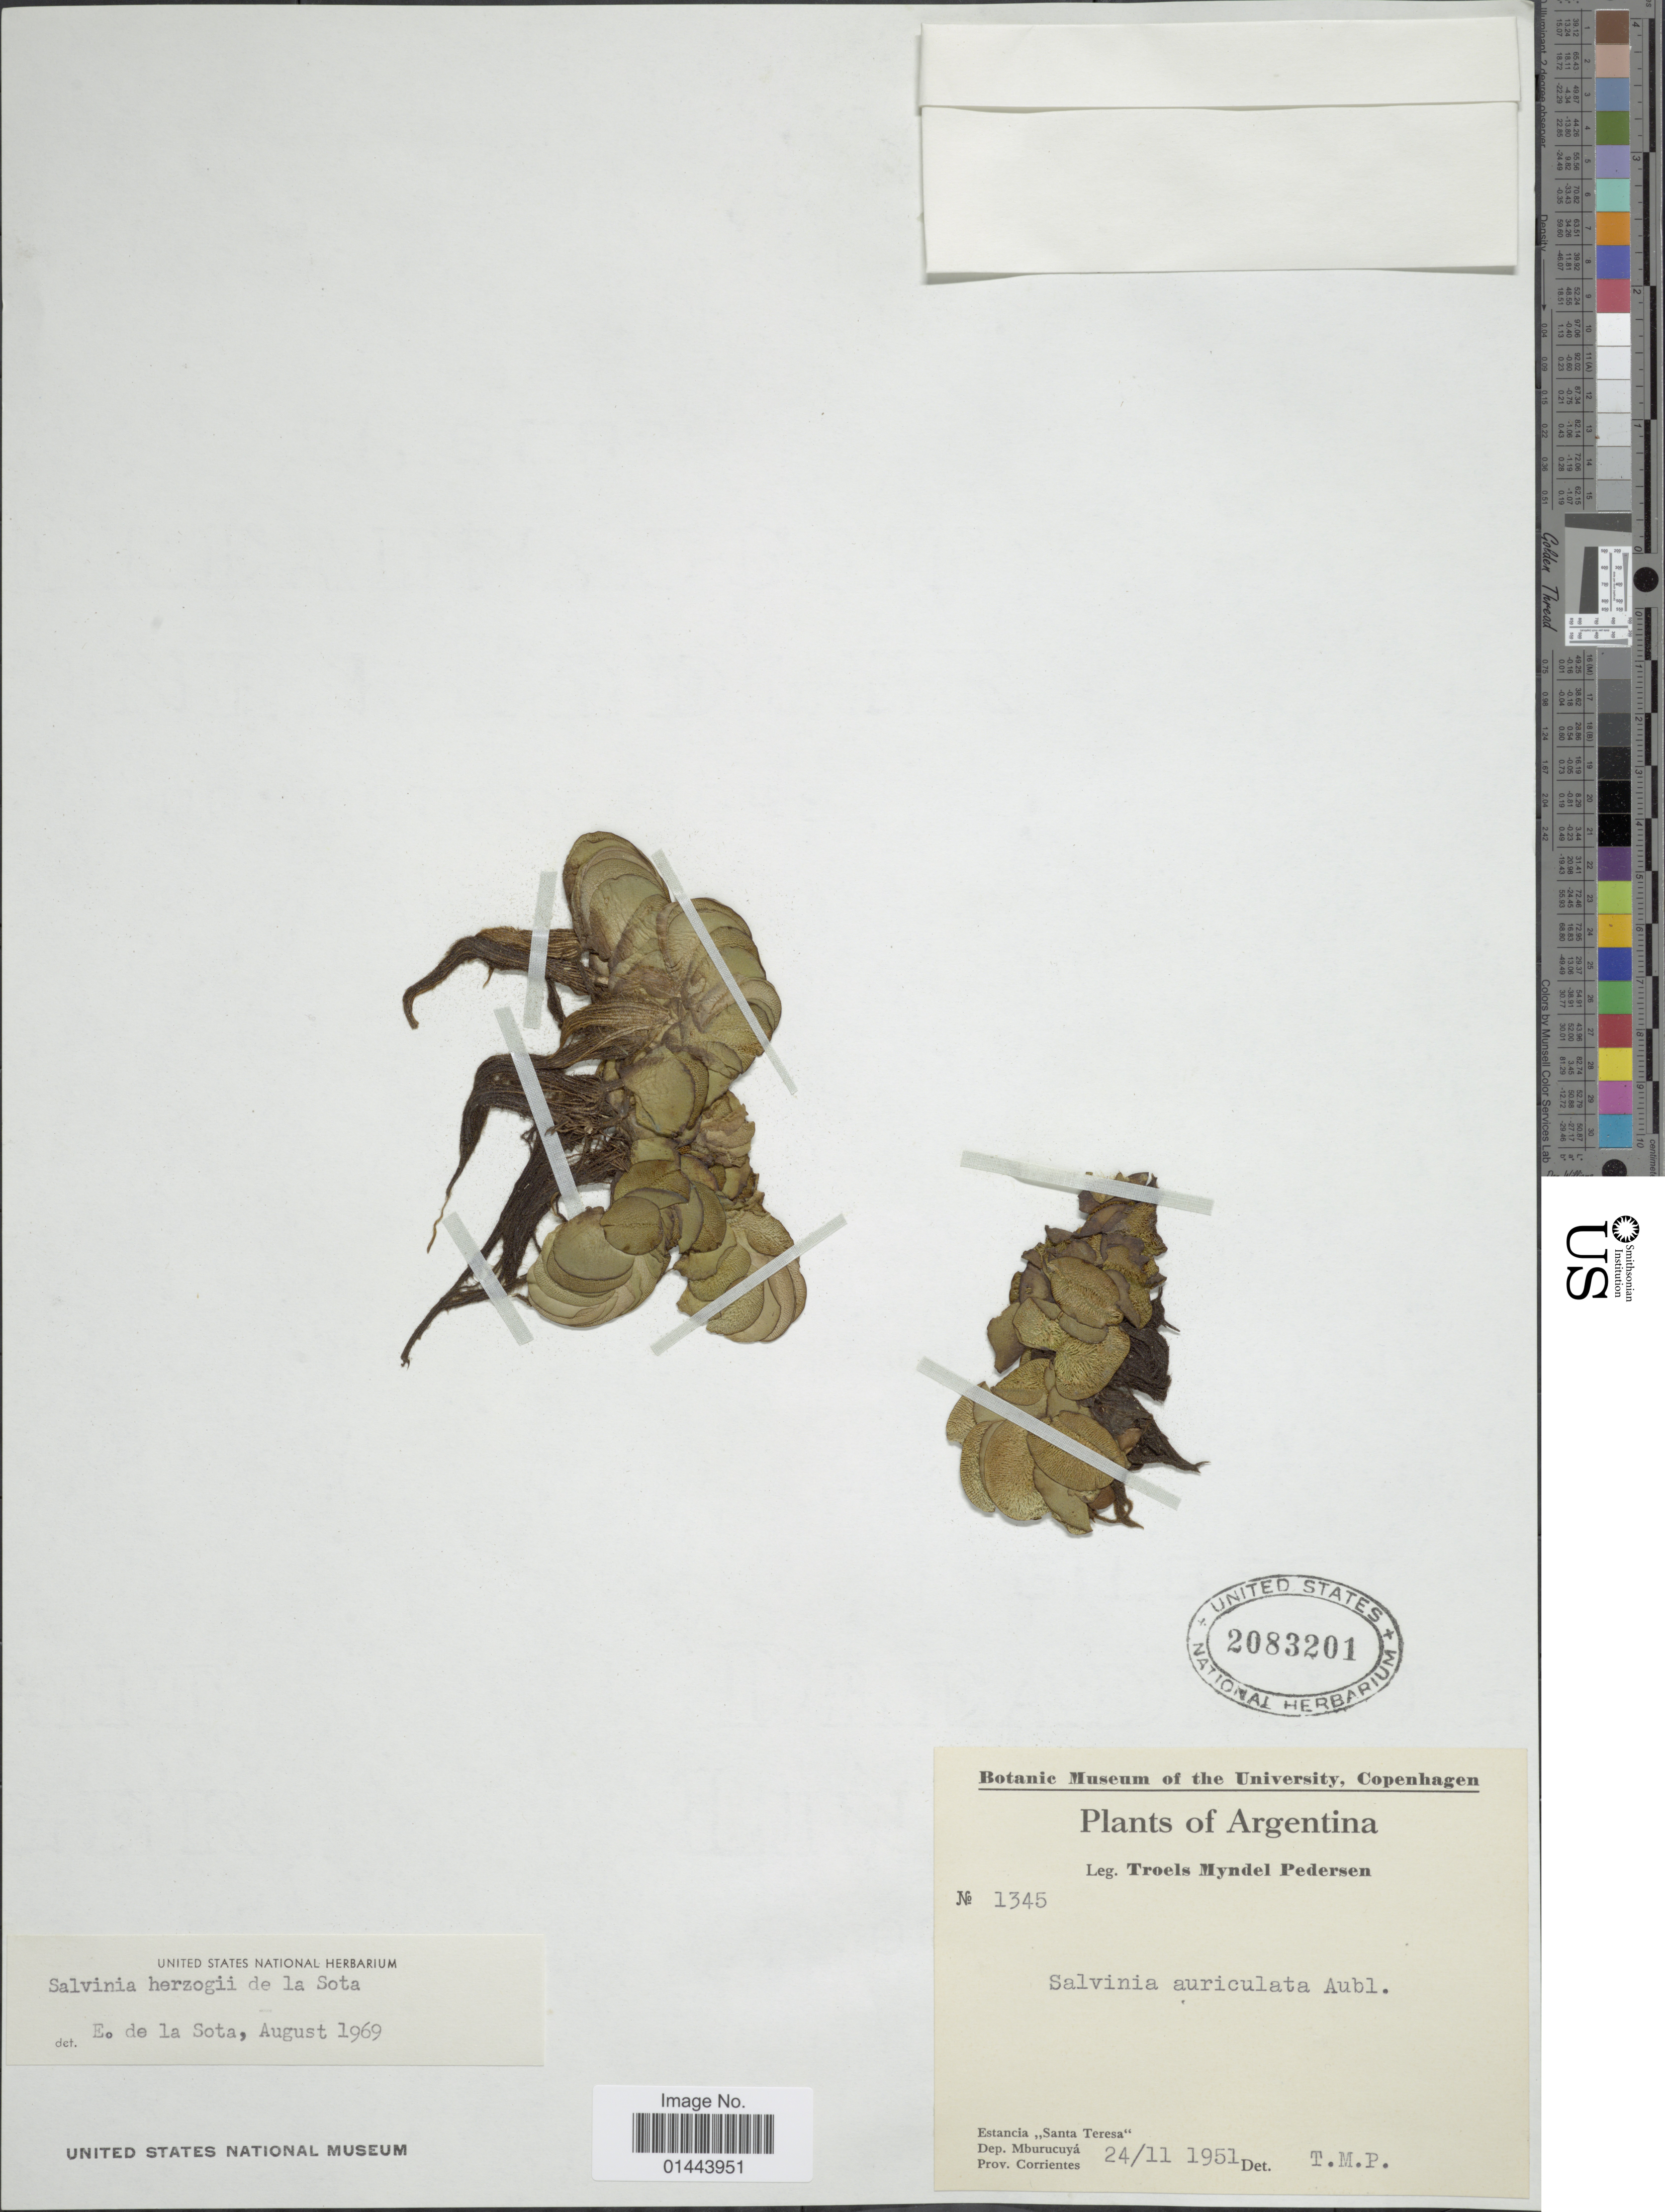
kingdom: Plantae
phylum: Tracheophyta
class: Polypodiopsida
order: Salviniales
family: Salviniaceae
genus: Salvinia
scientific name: Salvinia biloba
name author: Raddi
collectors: T. Pederson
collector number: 1345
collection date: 1951-11-24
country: Argentina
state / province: Corrientes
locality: Estancia Santa Teresa, Dep. Mburucuyá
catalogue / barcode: US 2083201